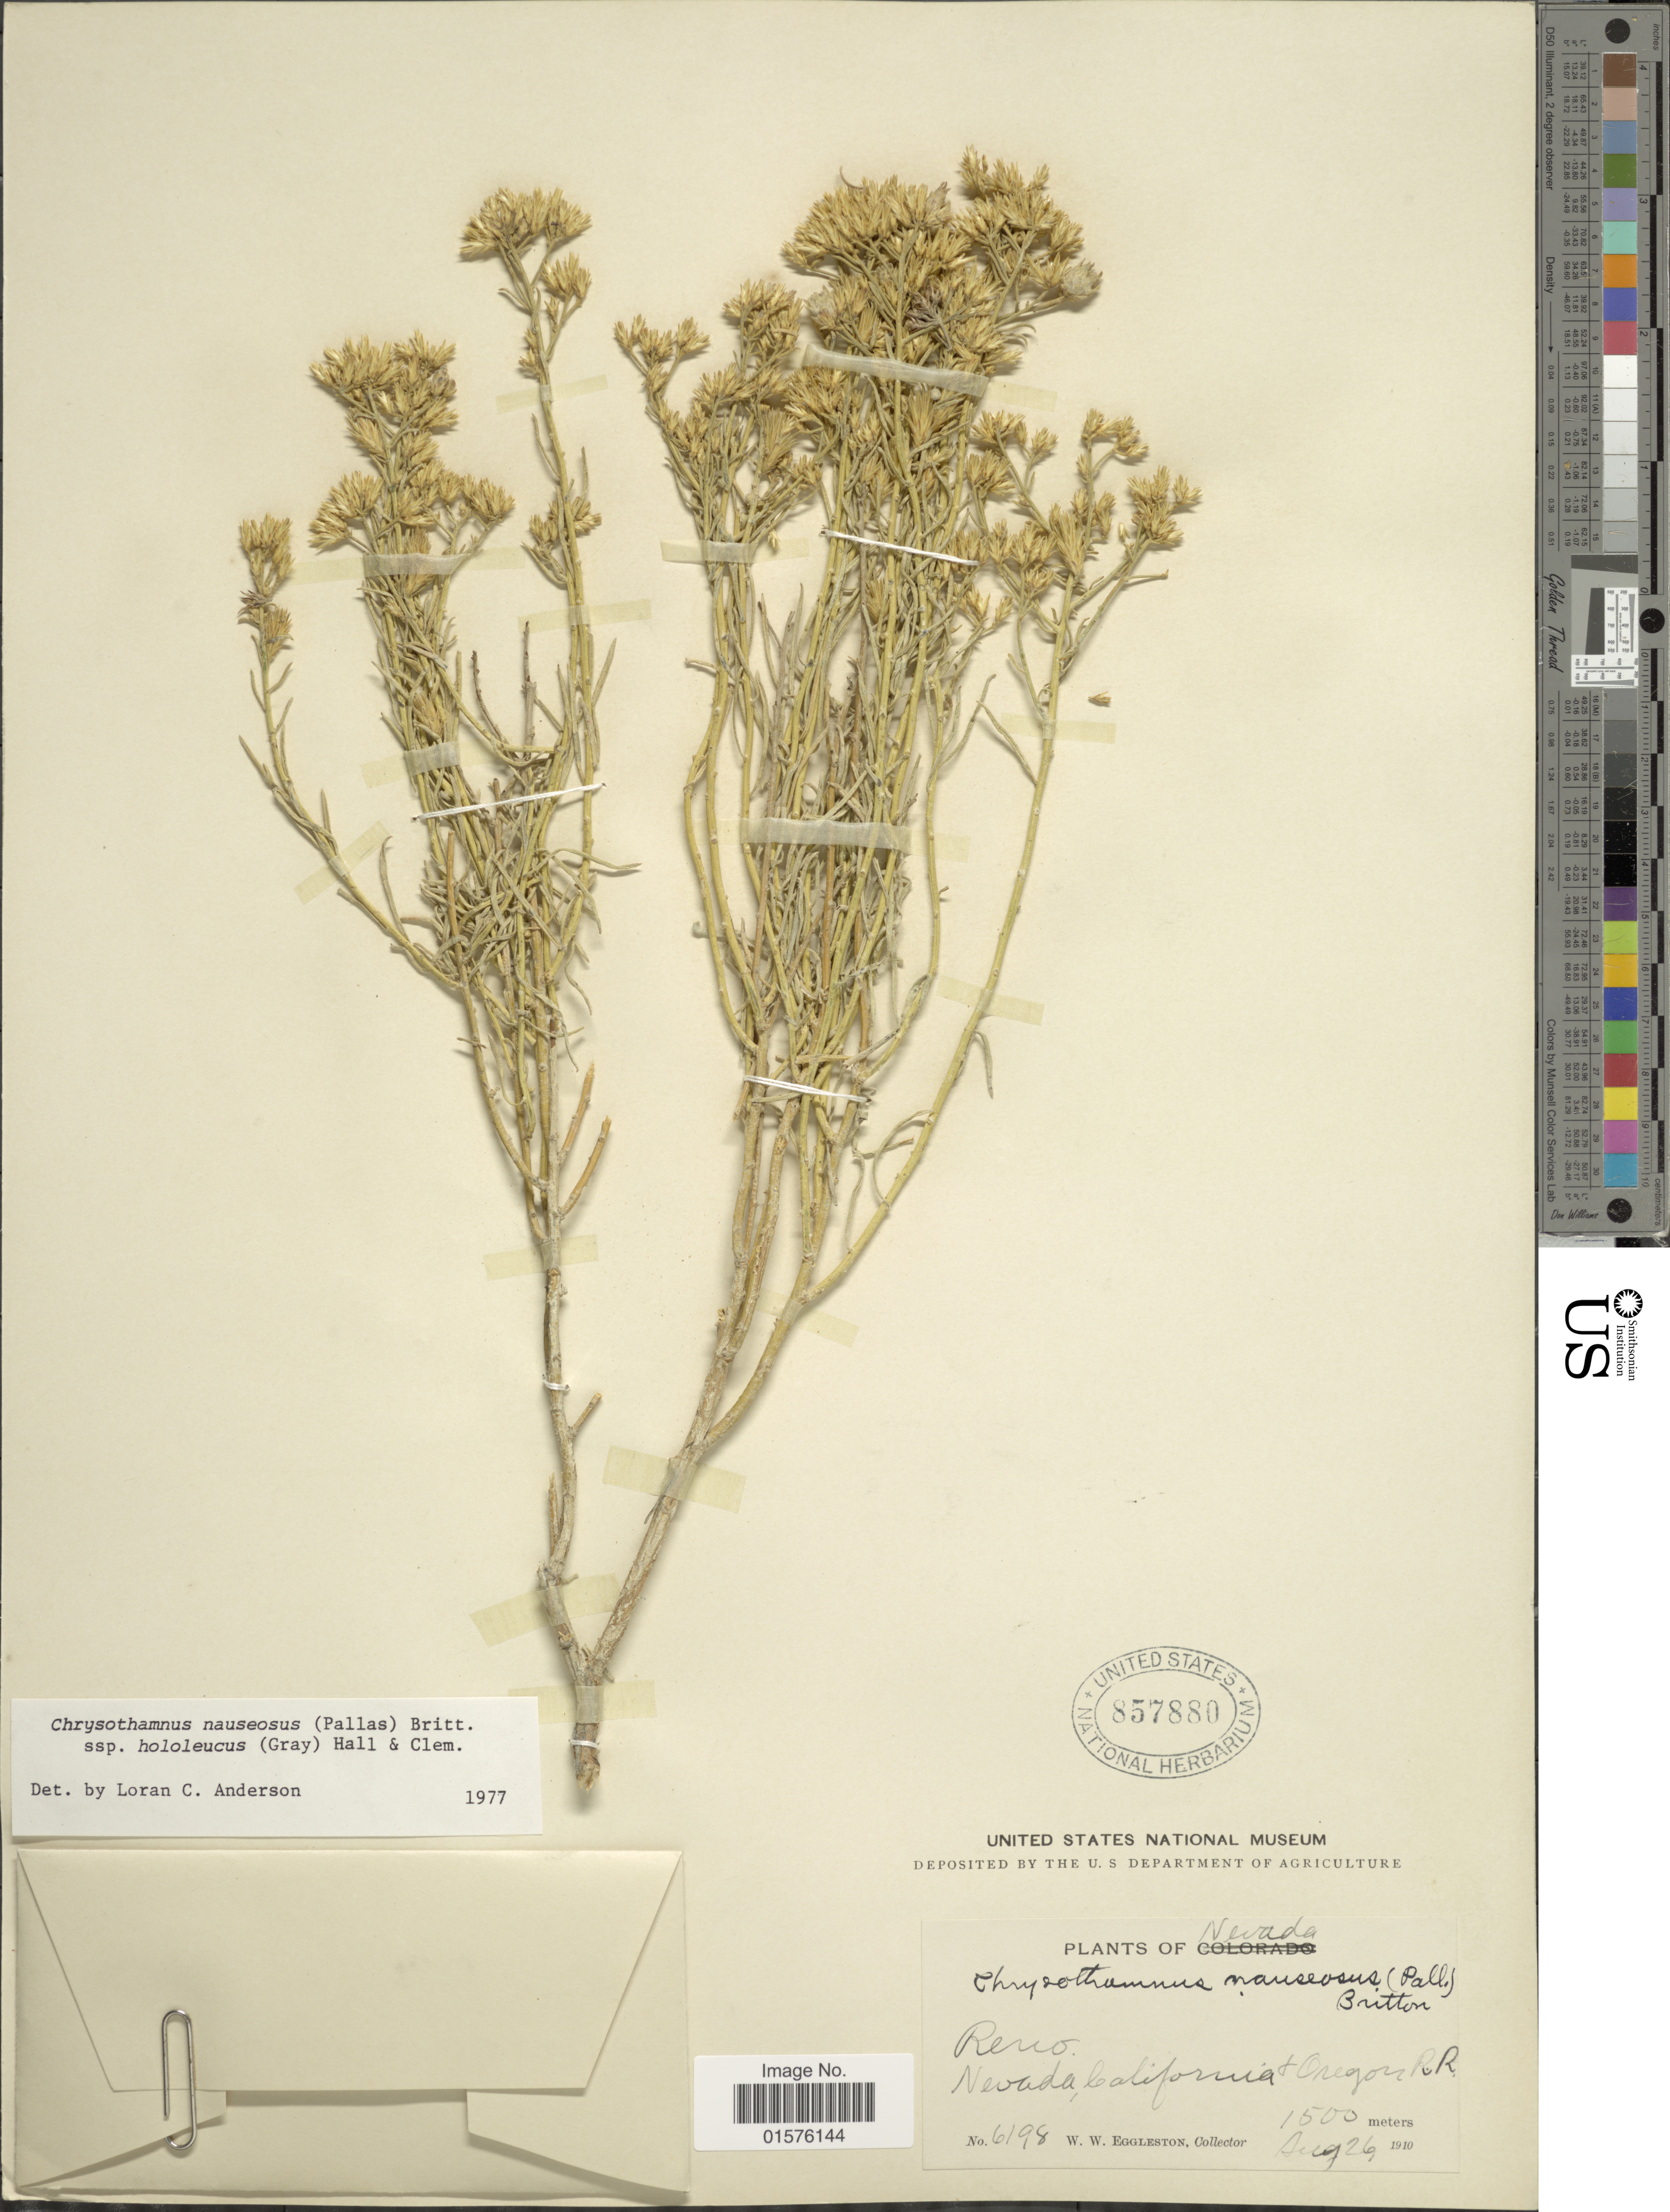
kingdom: Plantae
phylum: Tracheophyta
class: Magnoliopsida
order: Asterales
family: Asteraceae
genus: Ericameria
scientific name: Ericameria nauseosa var. hololeuca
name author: (A. Gray) G.L. Nesom & G.I. Baird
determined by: Urbatsch, Lowell E., Curator (LSU), Louisiana State University (UNITED STATES)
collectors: W. W. Eggleston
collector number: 6198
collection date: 1910-08-26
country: United States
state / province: Nevada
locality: Regio, Nevada.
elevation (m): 1500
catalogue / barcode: US 857880